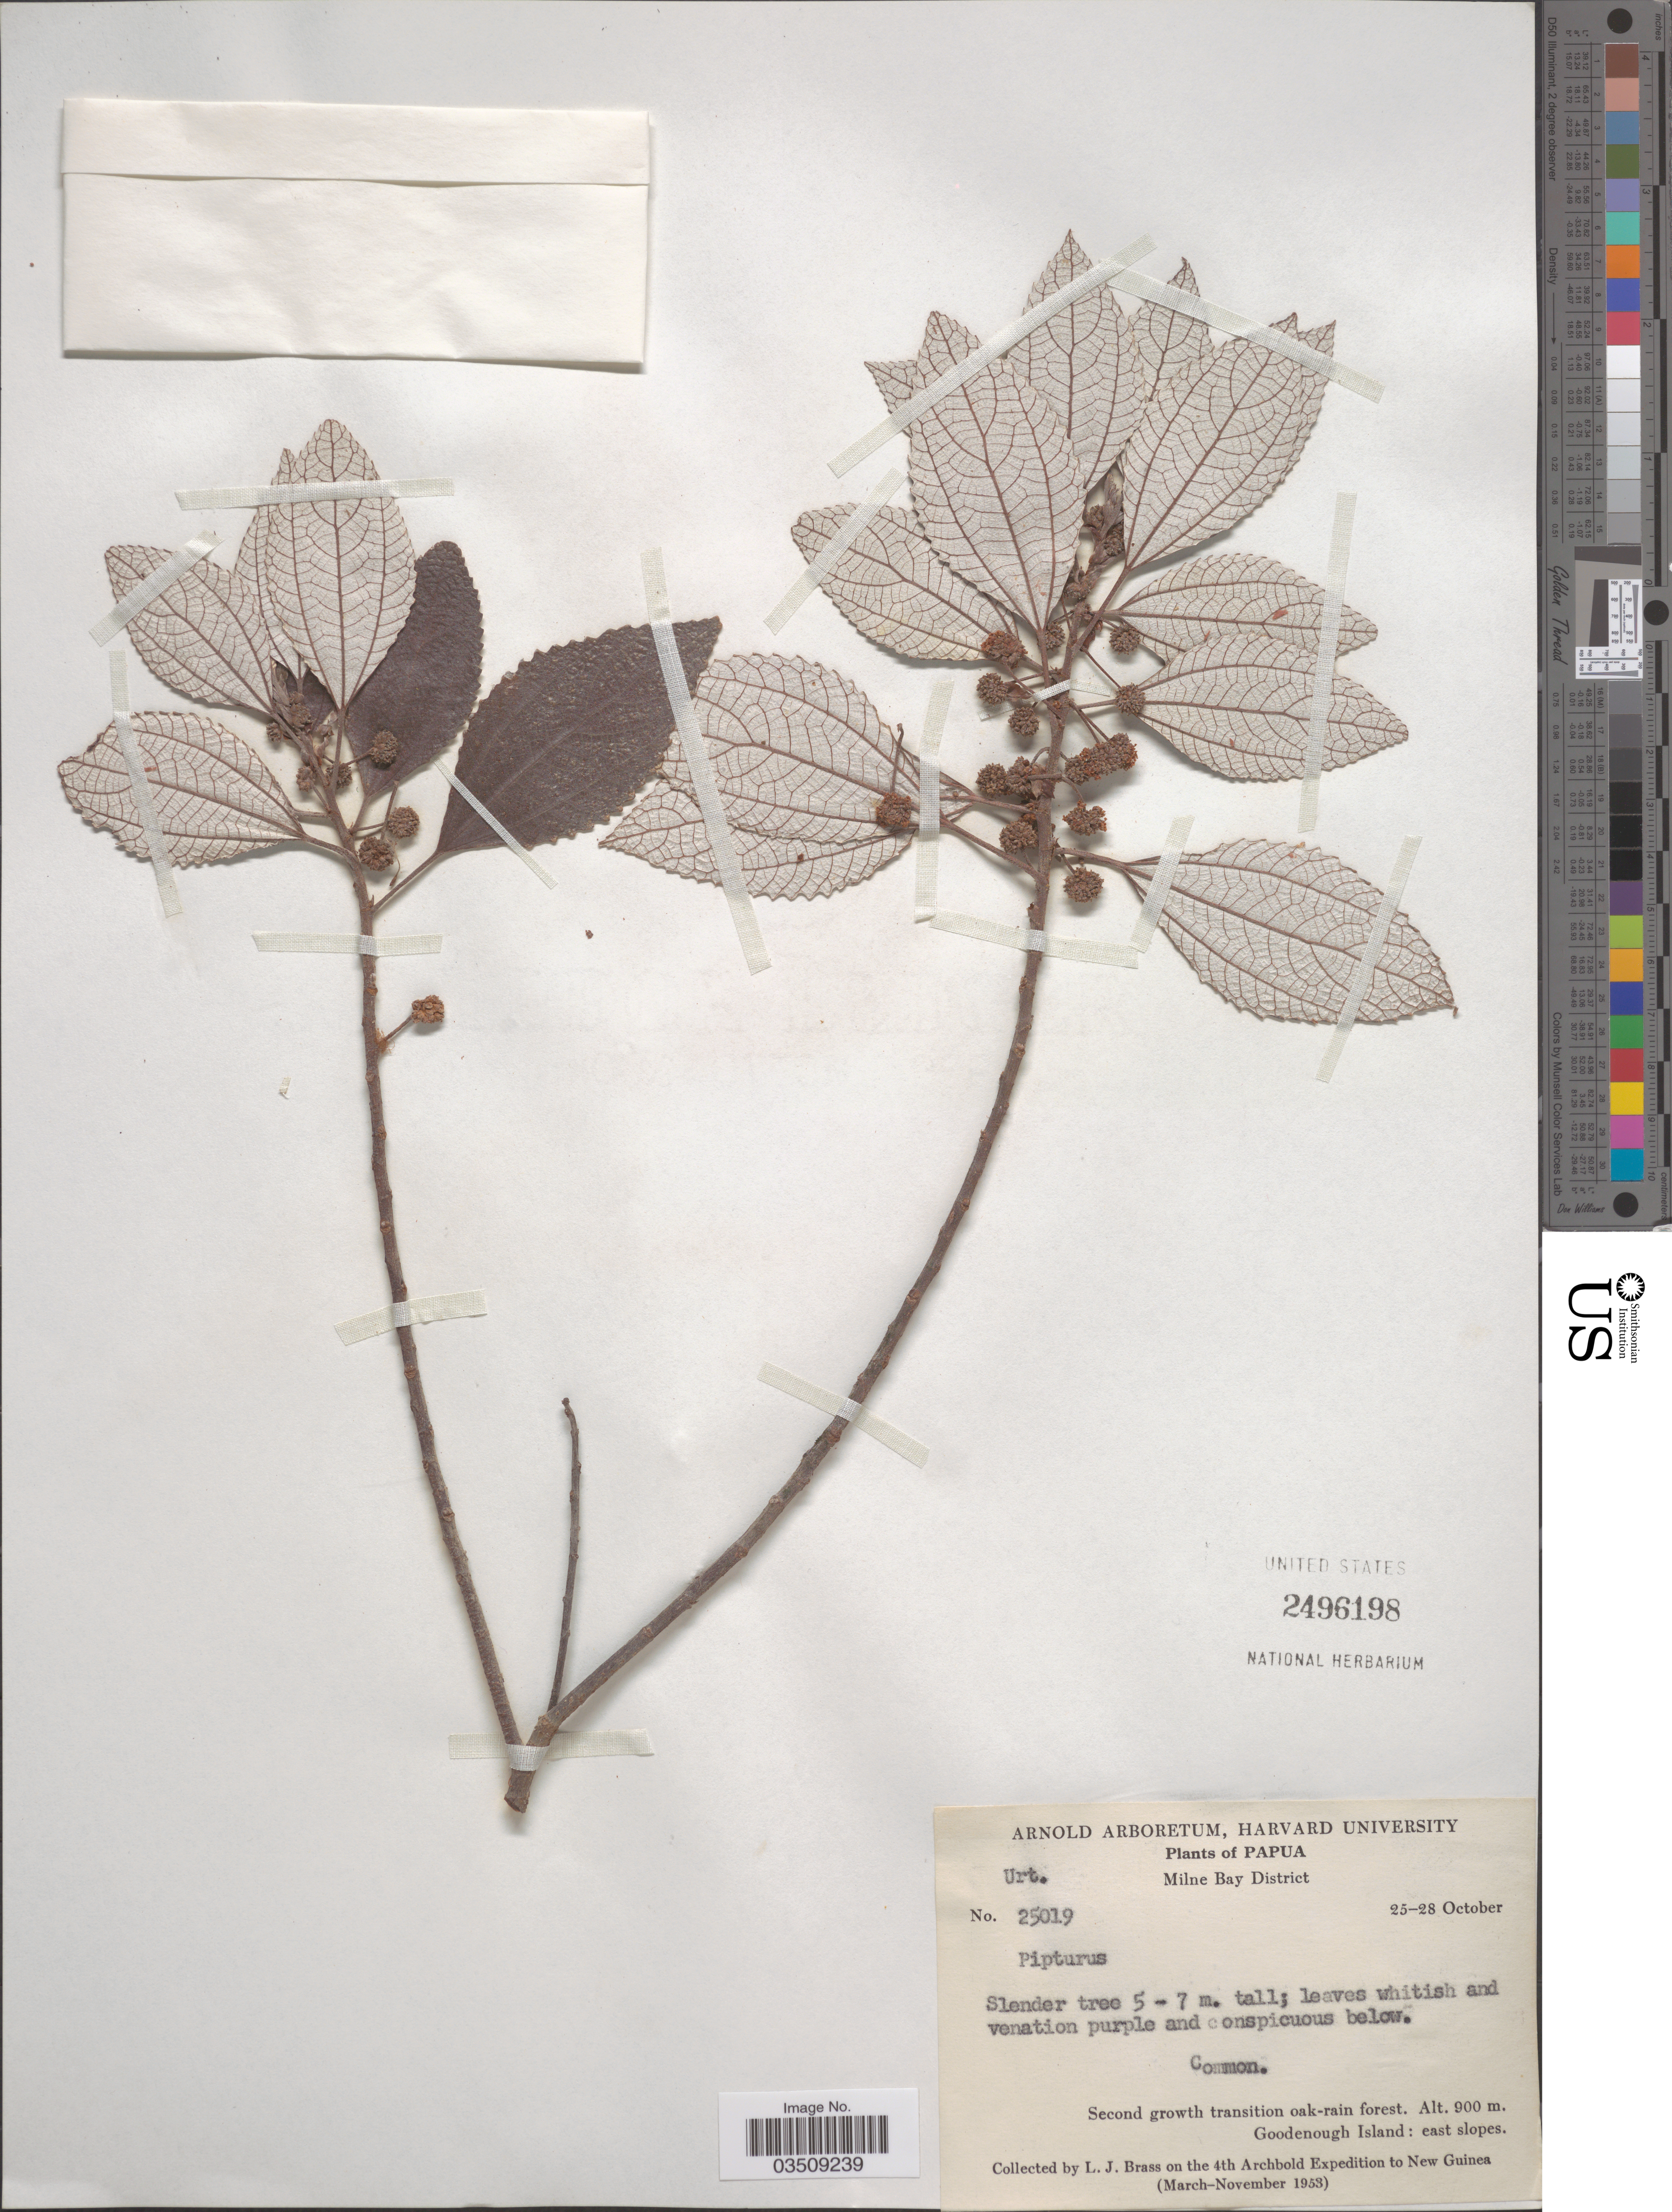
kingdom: Plantae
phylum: Tracheophyta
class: Magnoliopsida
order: Rosales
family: Urticaceae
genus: Pipturus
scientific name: Pipturus sp.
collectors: L. J. Brass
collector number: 25019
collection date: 1953-10-25/1953-10-28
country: Papua New Guinea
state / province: Milne Bay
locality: Milne Bay District. Goodenough Island: east slopes.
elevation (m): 900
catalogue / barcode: US 2496198